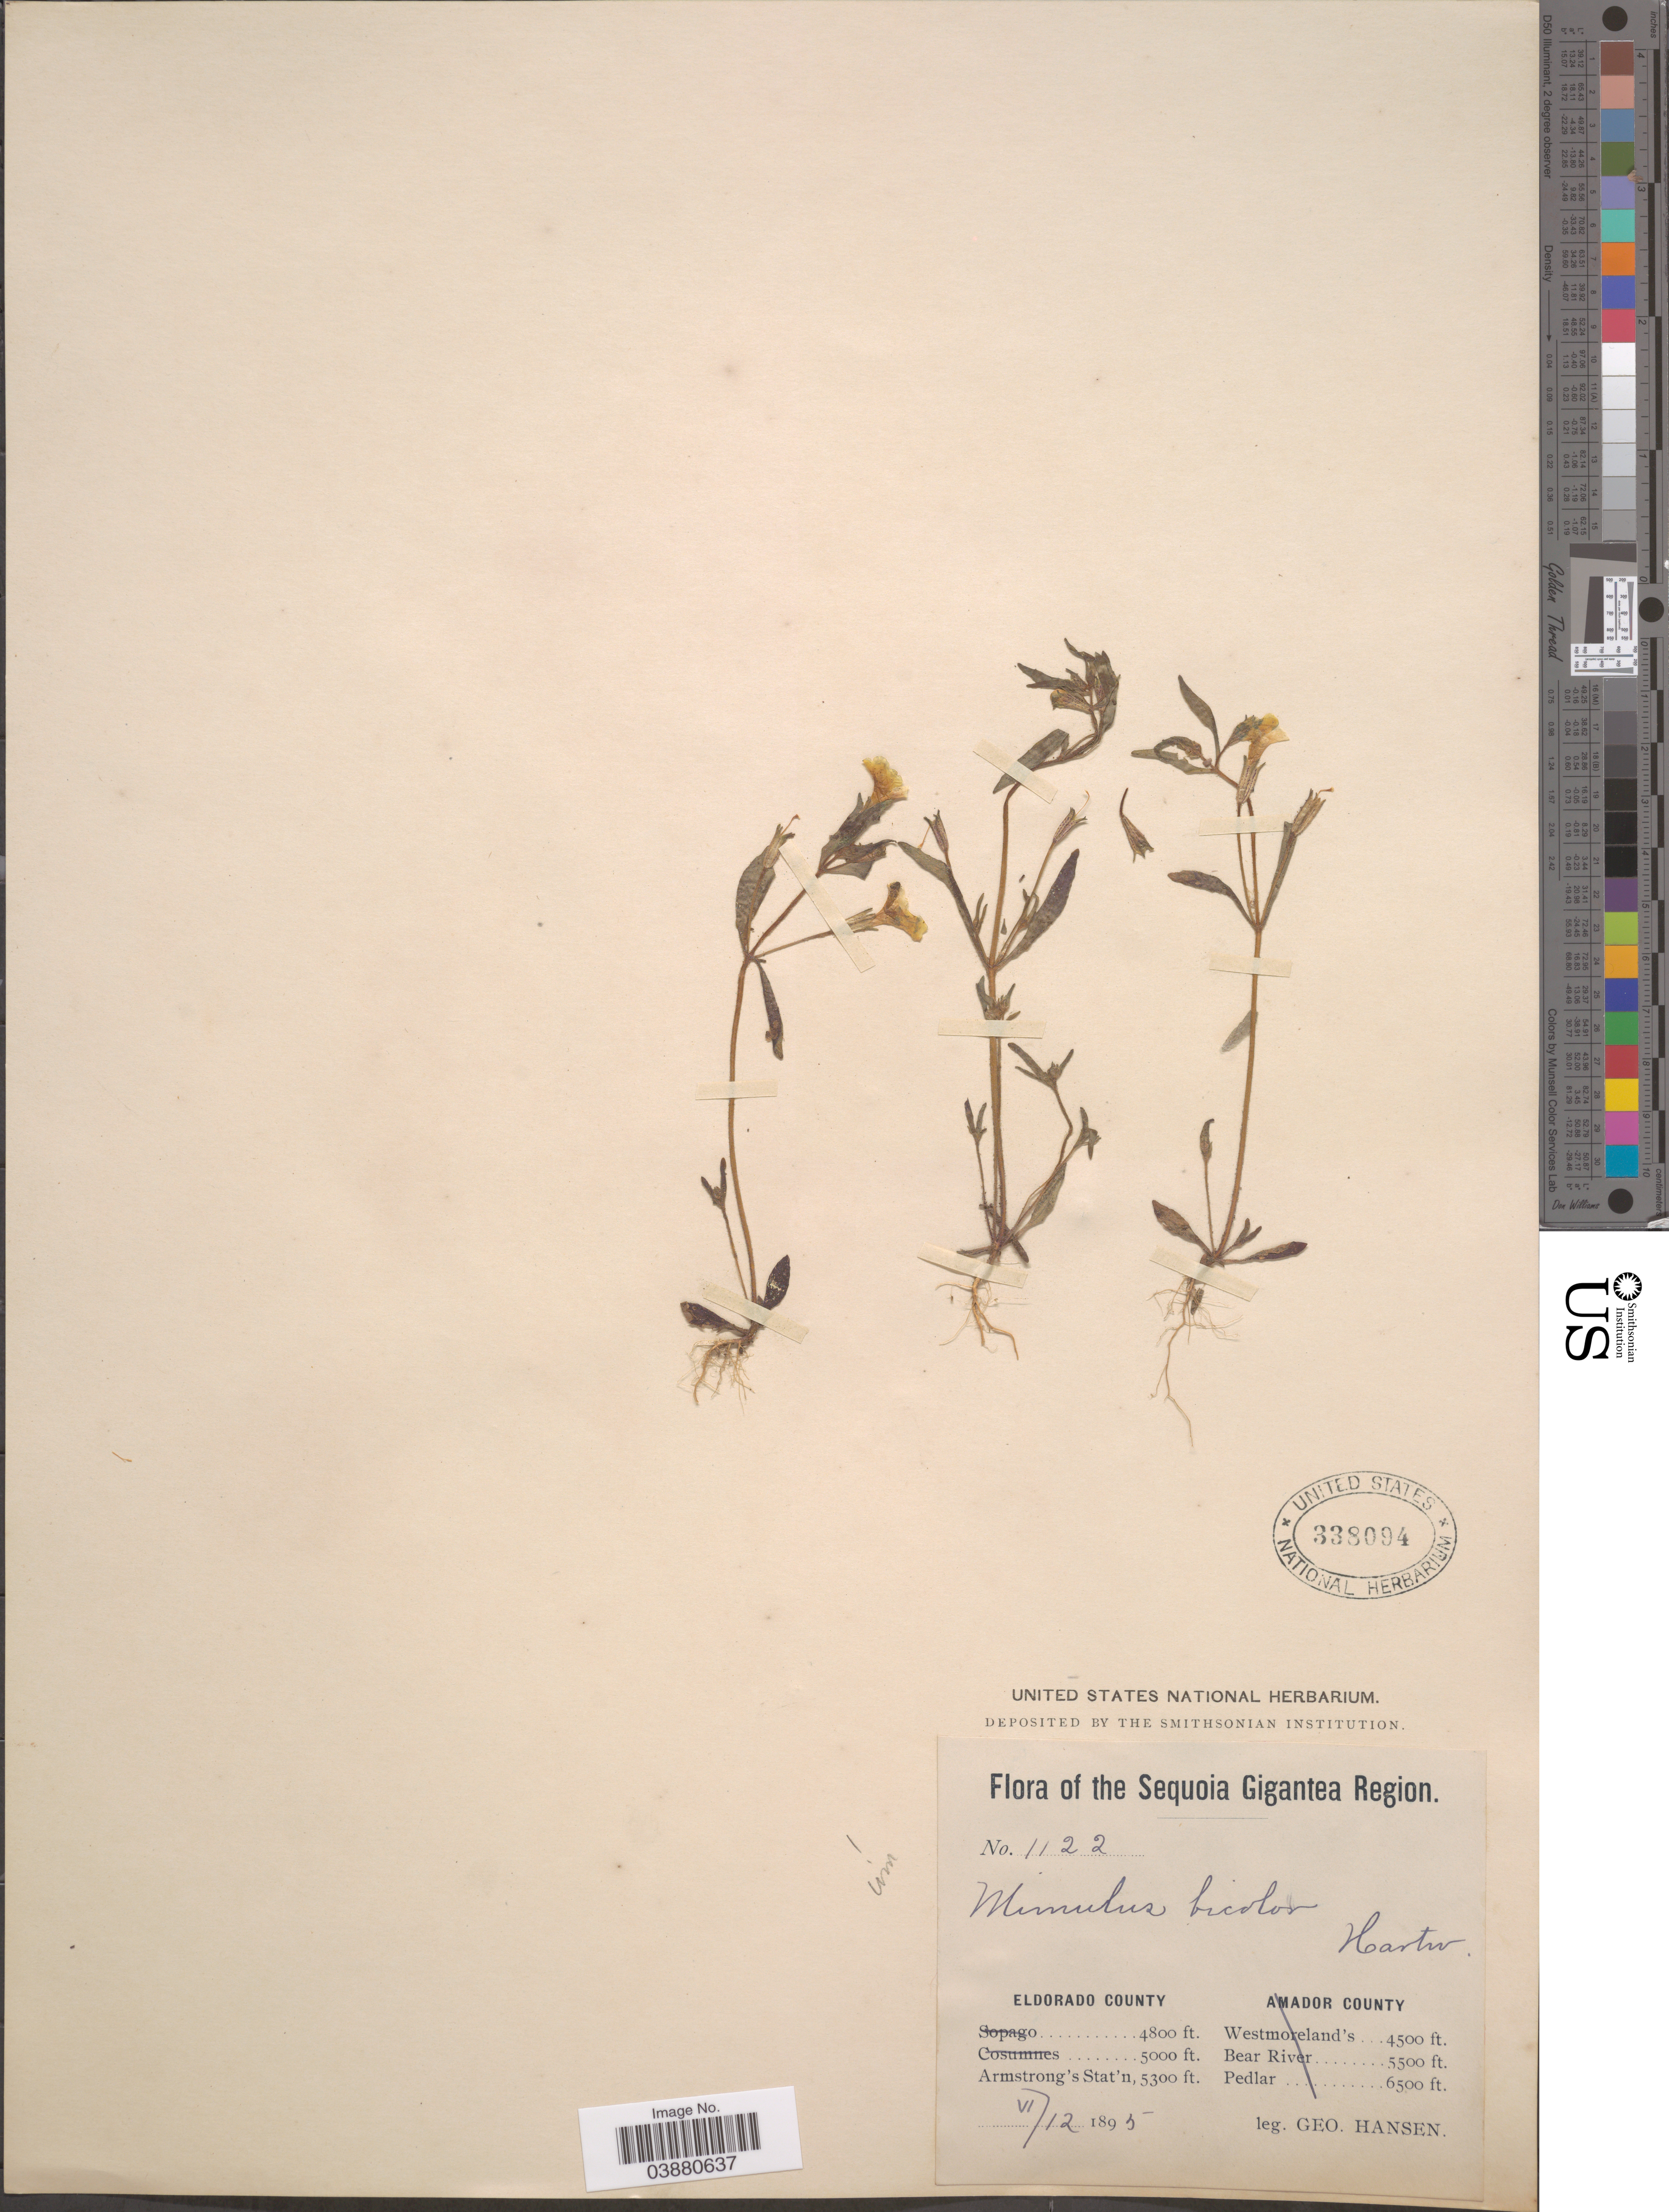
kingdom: Plantae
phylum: Tracheophyta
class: Magnoliopsida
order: Lamiales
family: Phrymaceae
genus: Mimulus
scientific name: Mimulus bicolor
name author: Hartw. ex Benth.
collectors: G. Hansen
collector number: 1122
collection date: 1895-06-12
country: United States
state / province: California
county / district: El Dorado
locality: The Sequoia Gigantea Region. Eldorado County. Armstrong's Stat'n.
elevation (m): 1615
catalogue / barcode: US 338094